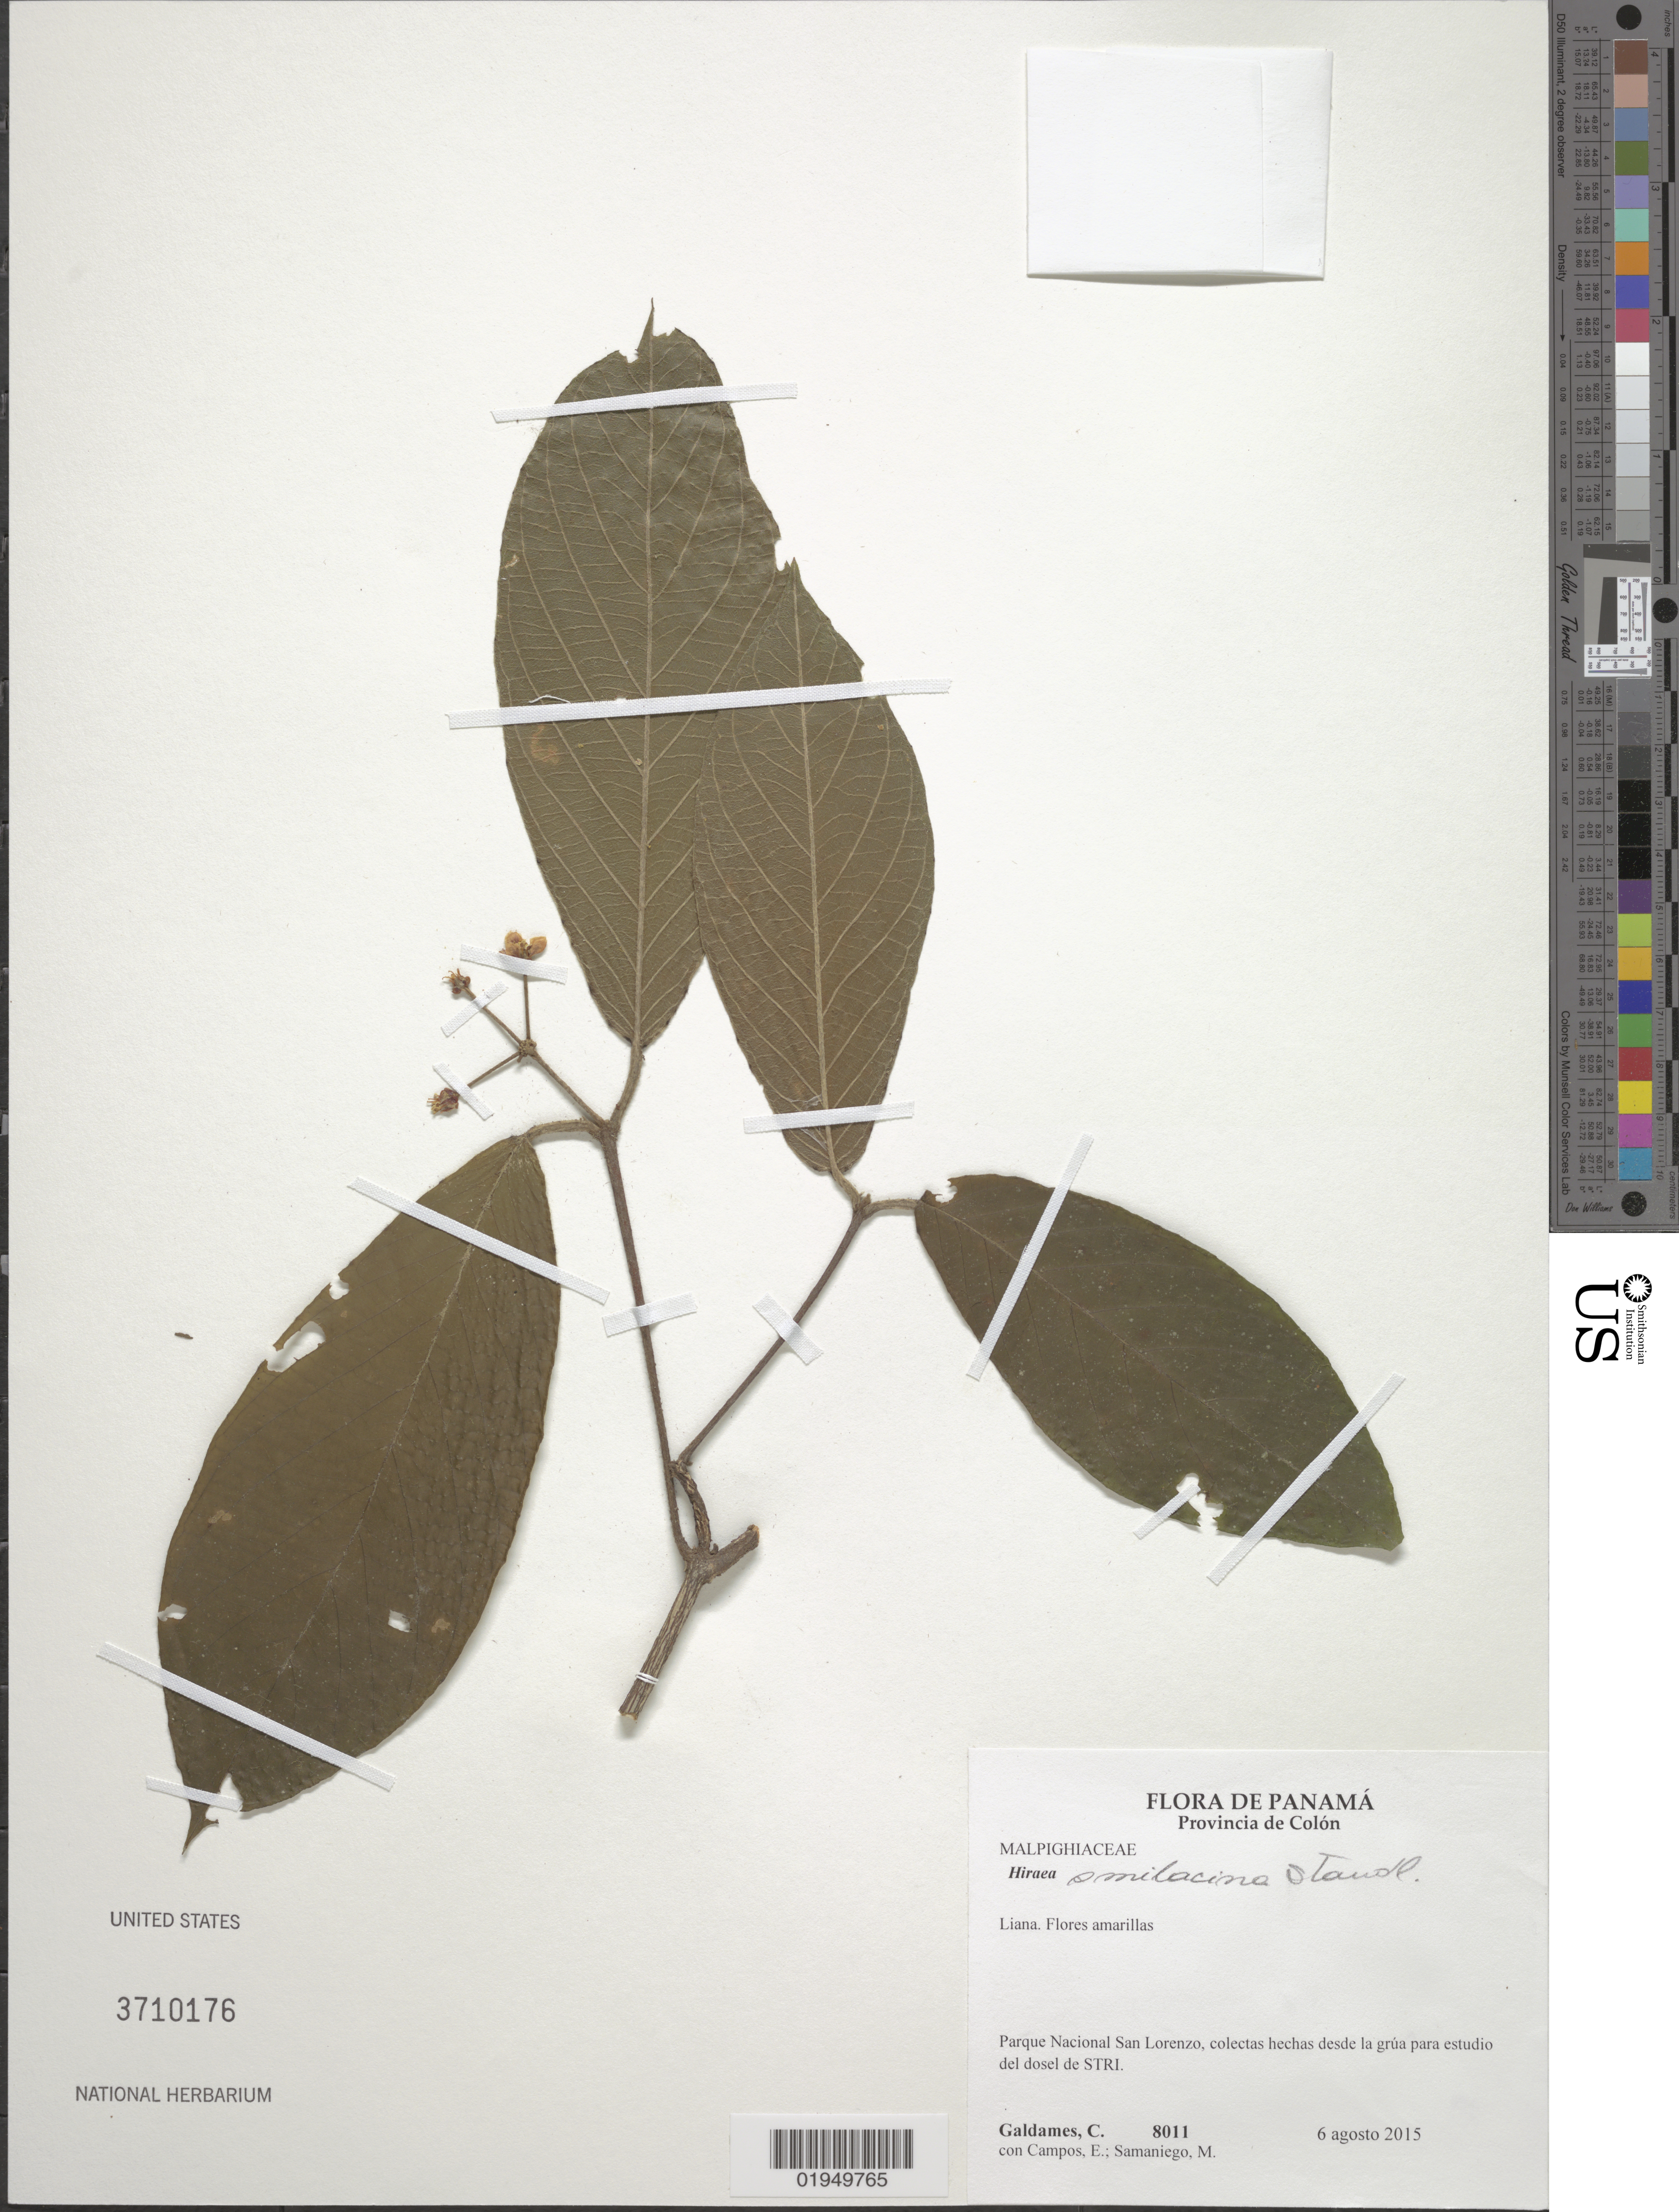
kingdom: Plantae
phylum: Tracheophyta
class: Magnoliopsida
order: Malpighiales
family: Malpighiaceae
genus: Hiraea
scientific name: Hiraea smilacina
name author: Standl.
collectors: C. Galdames, E. Campos & M. Samaniego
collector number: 8011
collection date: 2015-08-06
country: Panama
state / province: Colón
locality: Parque Nacional San Lorenzo, colectas hechas desde la grua para estudio del dosel de STRI.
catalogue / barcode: US 3710176